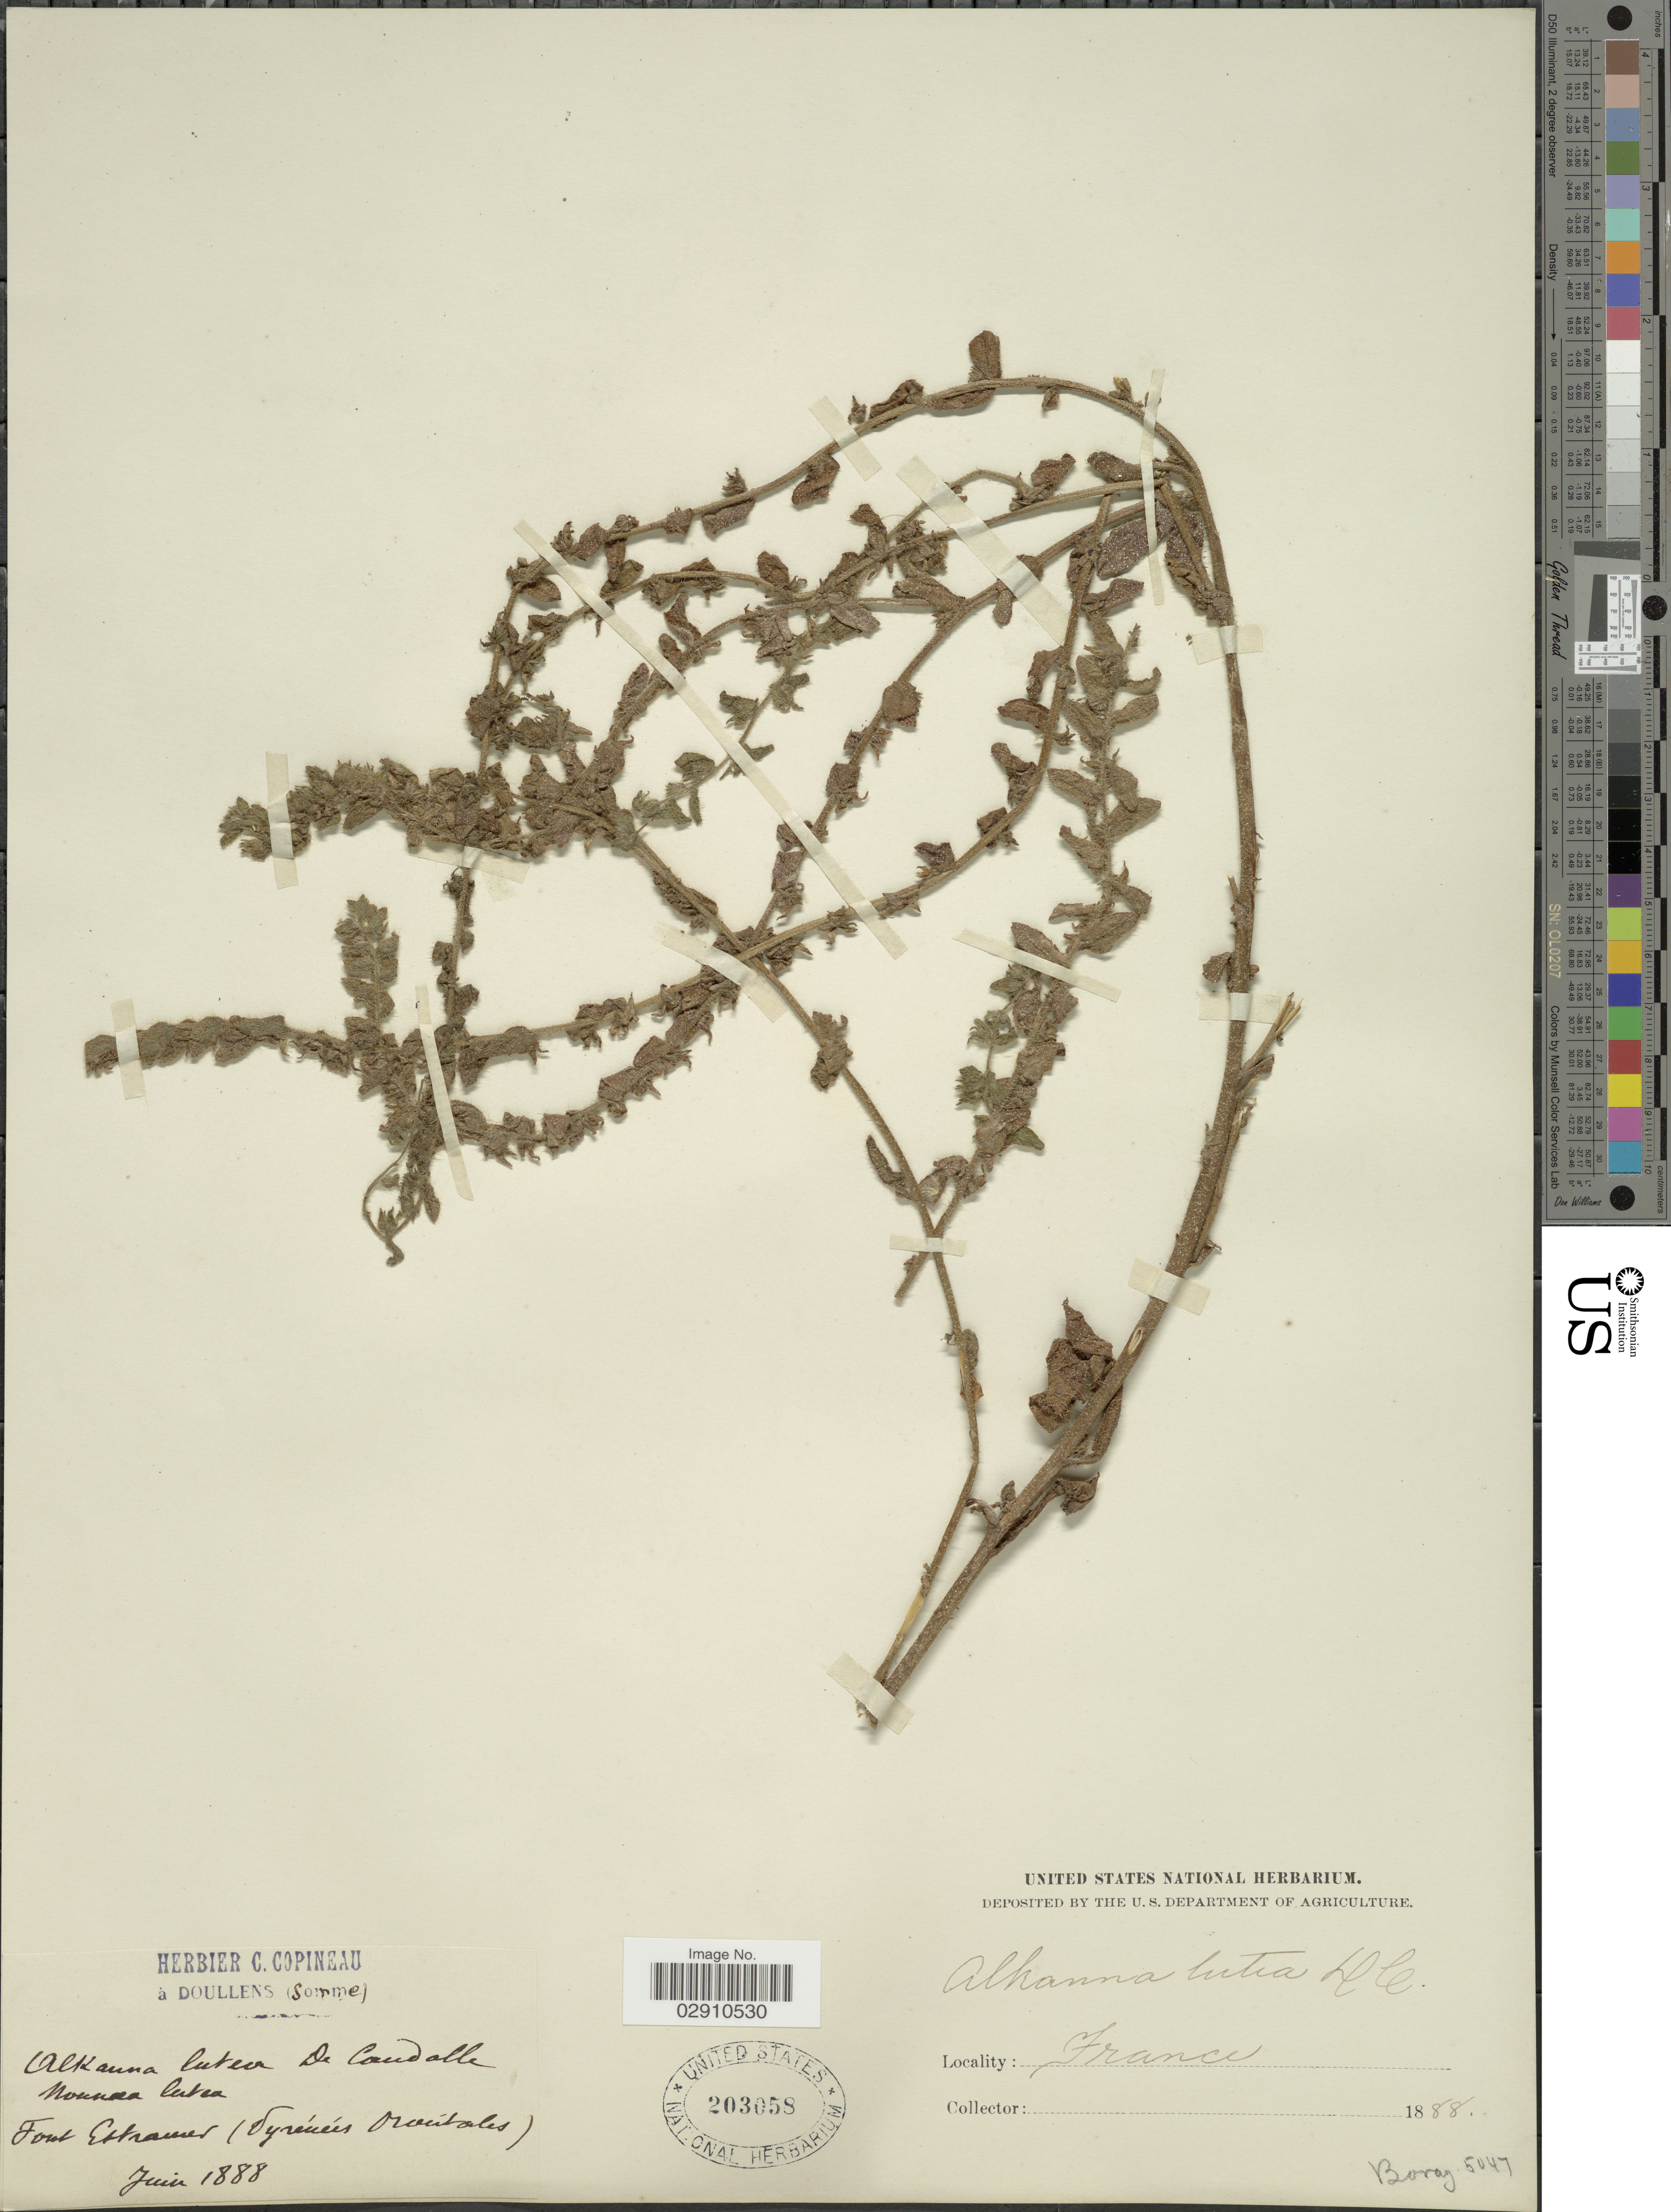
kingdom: Plantae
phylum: Tracheophyta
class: Magnoliopsida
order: Boraginales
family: Boraginaceae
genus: Alkanna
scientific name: Alkanna lutea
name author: A. DC.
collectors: ex herb. C. Copineau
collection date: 1888-06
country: France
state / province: Occitanie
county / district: Pyrénées-Orientales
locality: Fout Estramer (Pyrénées Orientales).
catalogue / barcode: US 203058